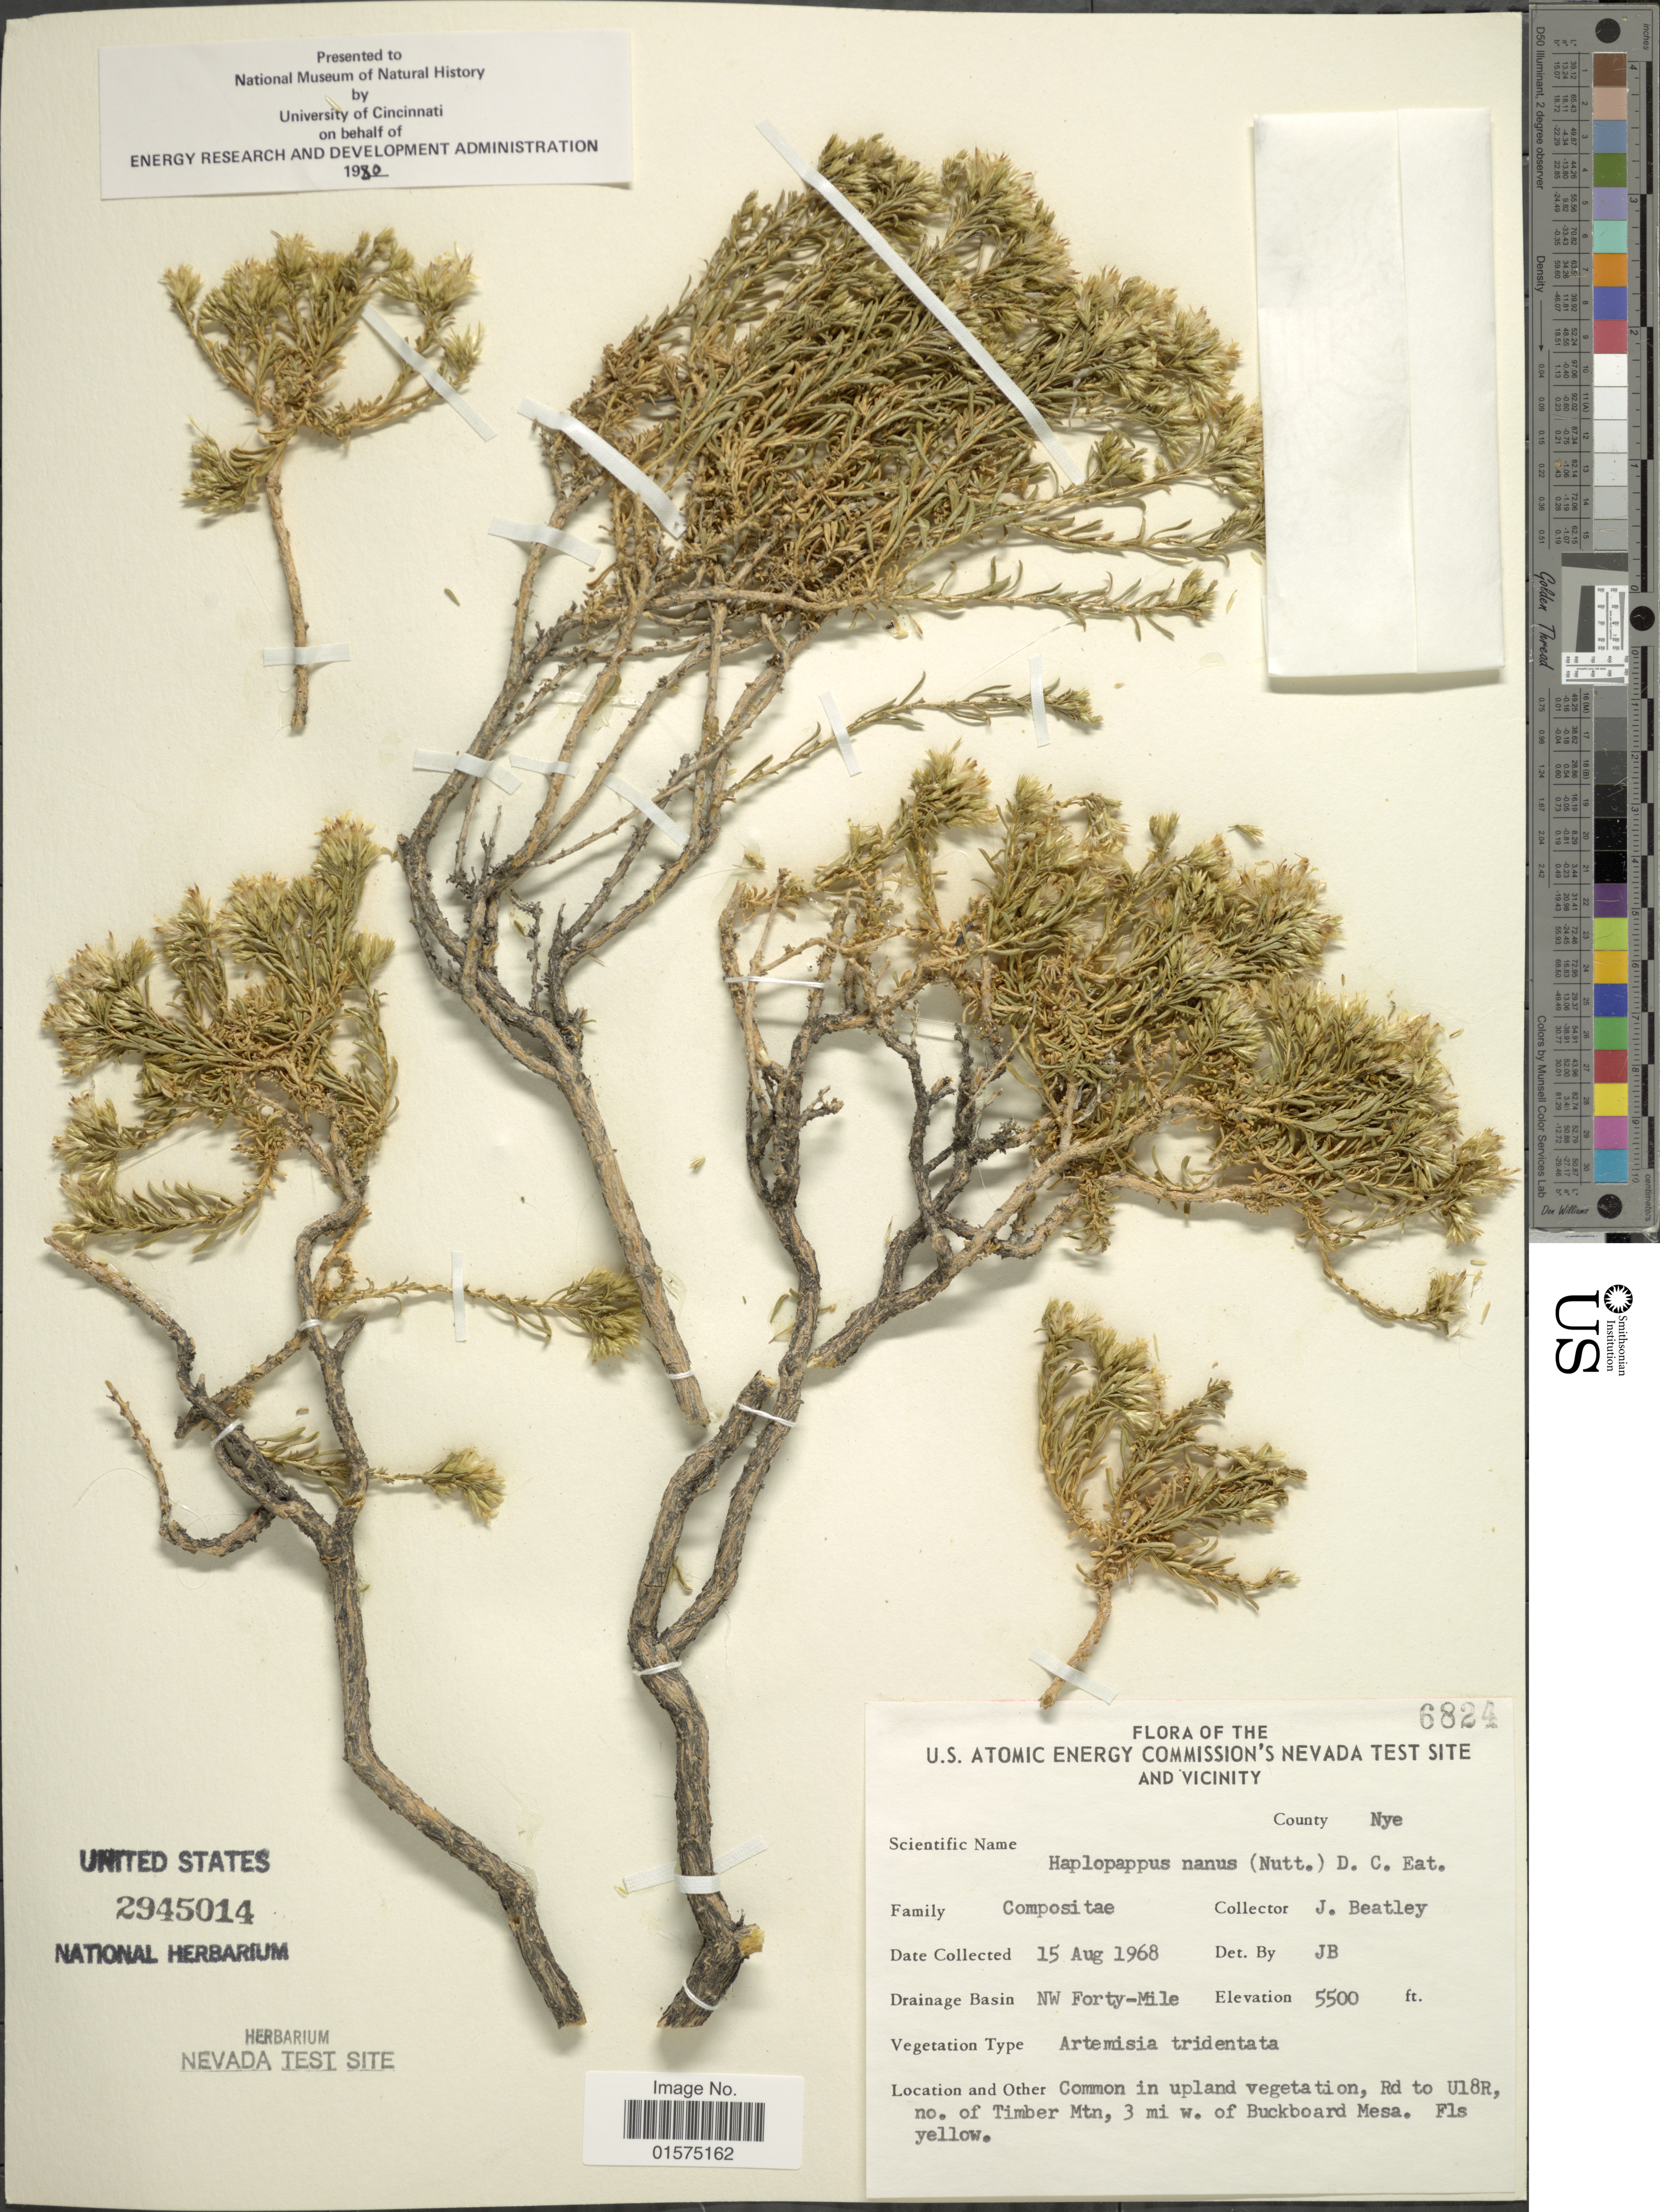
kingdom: Plantae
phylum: Tracheophyta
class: Magnoliopsida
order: Asterales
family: Asteraceae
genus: Ericameria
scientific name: Ericameria nana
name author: Nutt.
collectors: J. C. Beatley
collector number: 6824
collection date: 1968-08-15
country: United States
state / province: Nevada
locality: U.S. Atomic Energy Commission's Nevada Test Site and vicinity. County Nye. Drainage Basin NW Forty-Mile. Rd to U18R, no. of Timber Mtn, 3 mi w. of Buckboard Mesa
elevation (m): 1676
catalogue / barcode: US 2945014